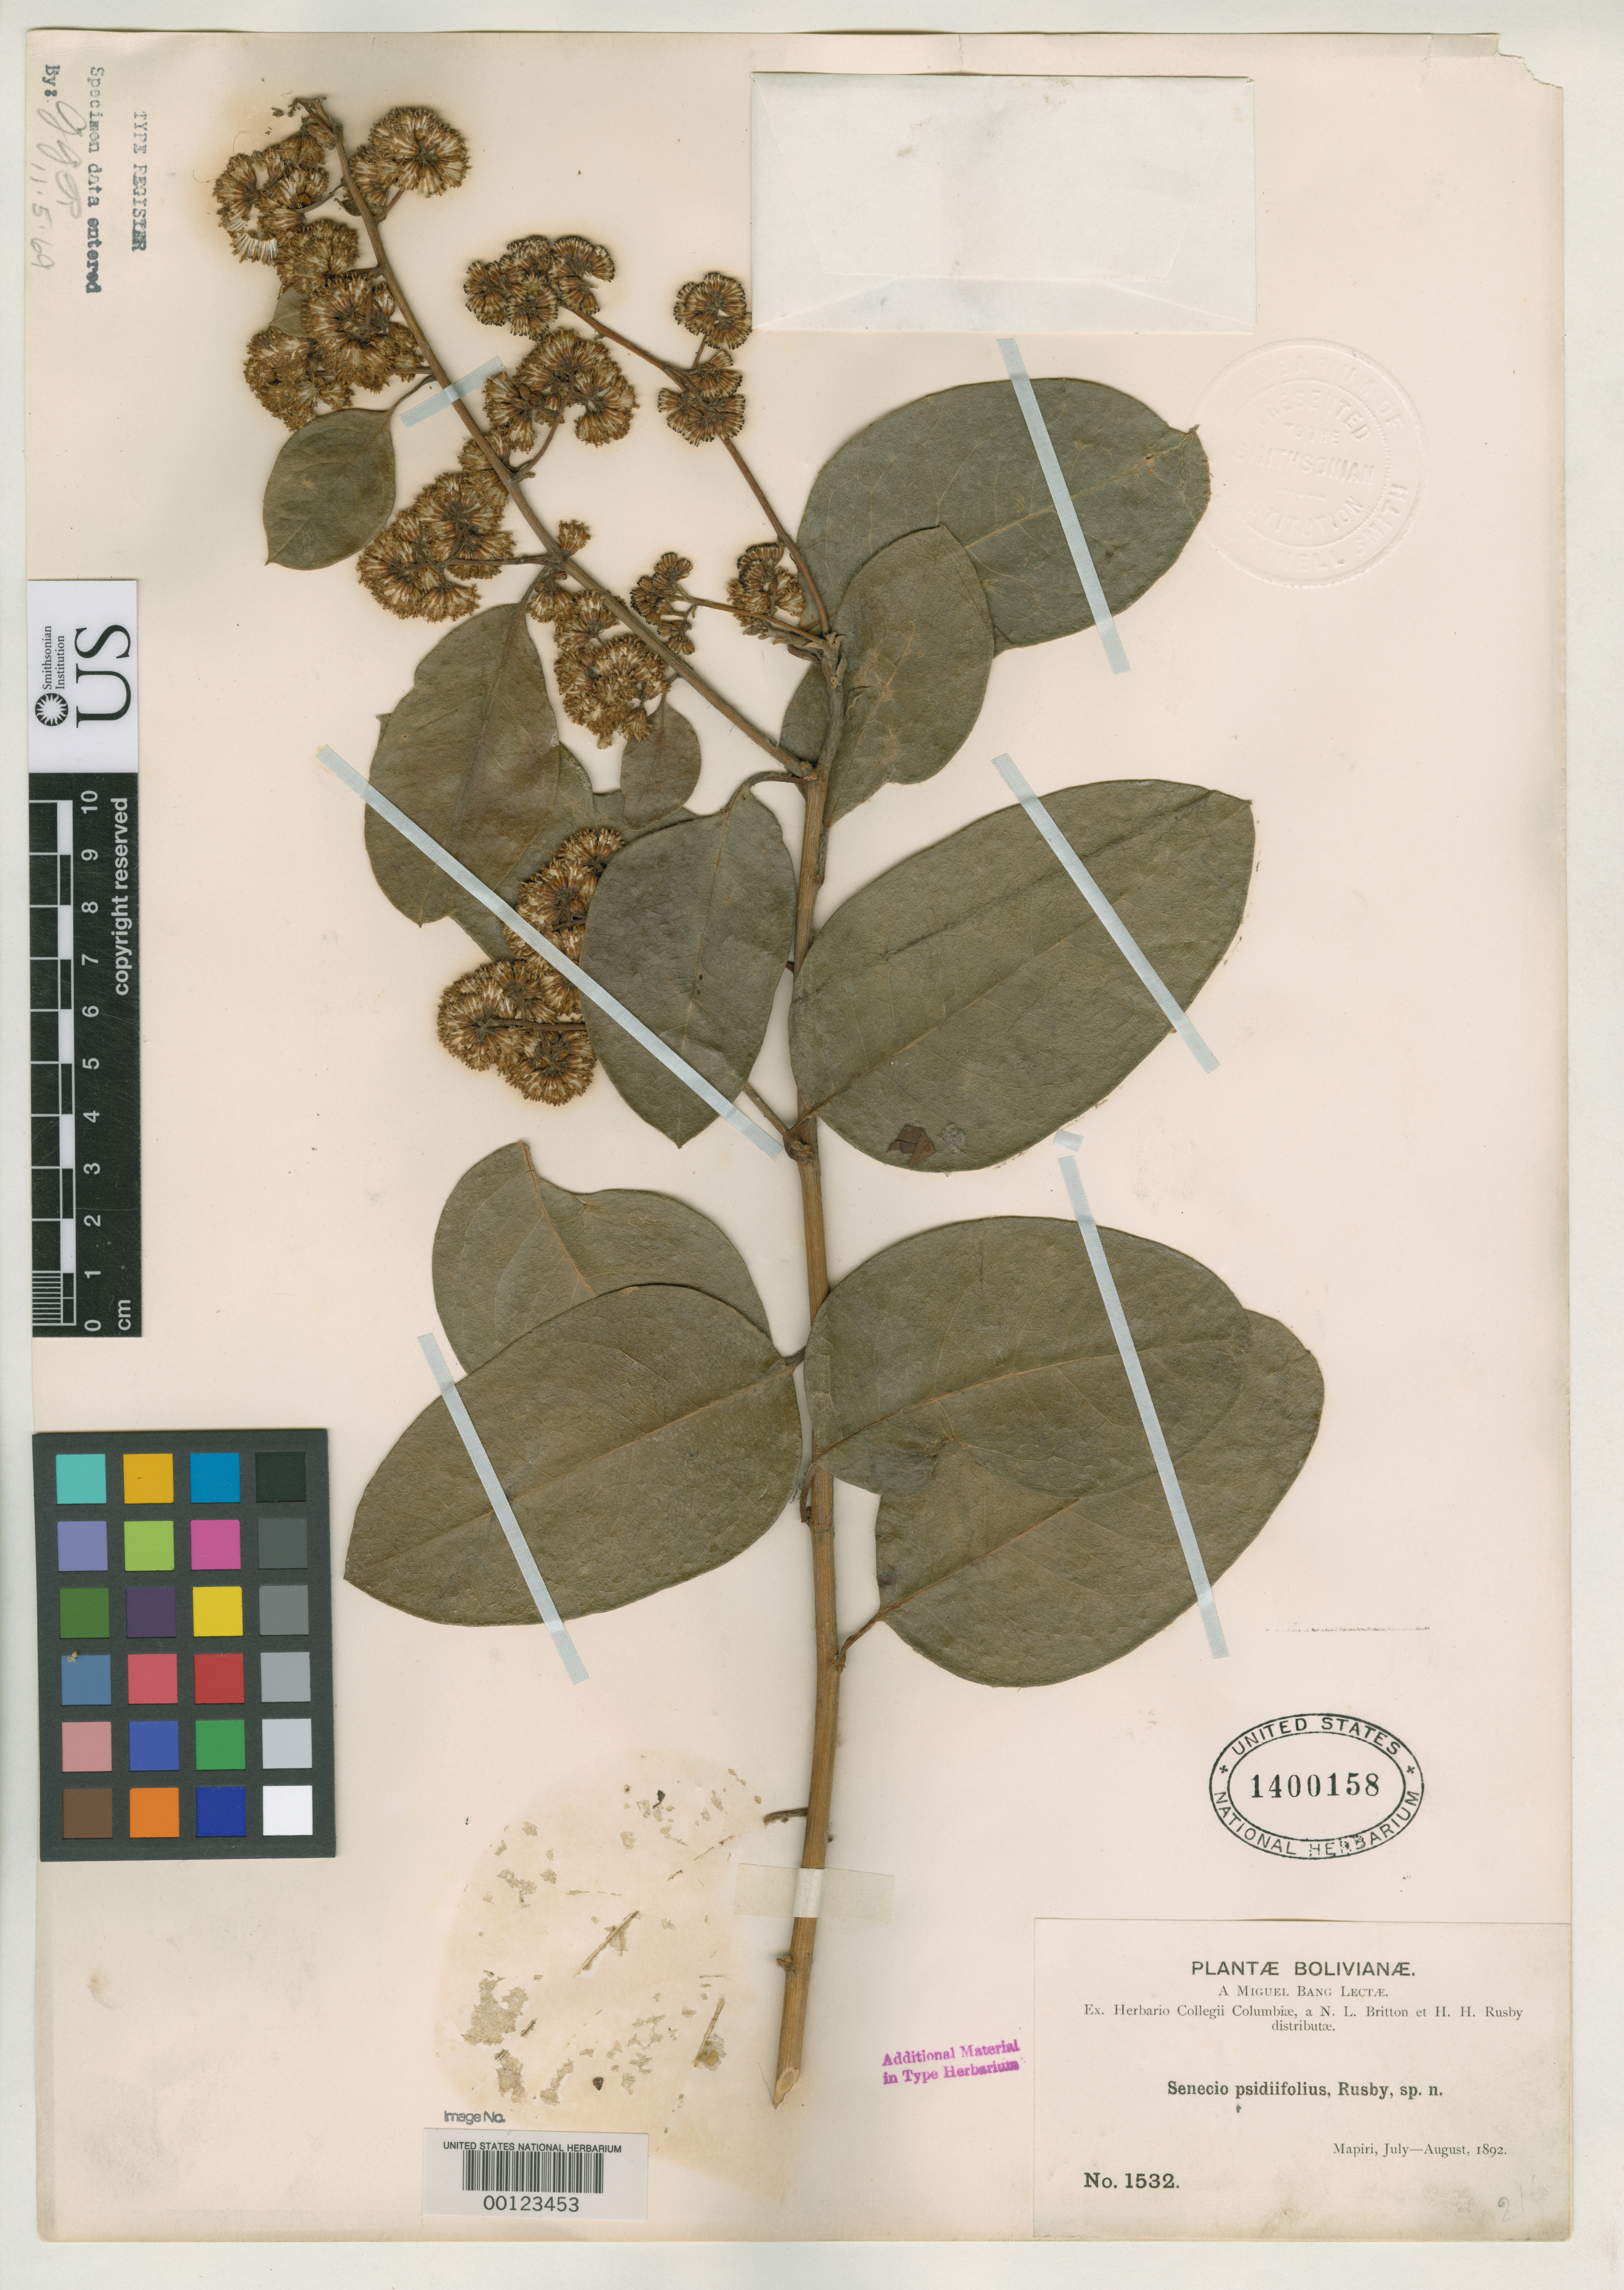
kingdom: Plantae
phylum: Tracheophyta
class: Magnoliopsida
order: Asterales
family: Asteraceae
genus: Senecio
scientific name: Senecio psidiifolius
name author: Rusby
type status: Isotype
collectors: M. Bang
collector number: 1532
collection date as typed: Jul 1892 to -- Aug 1892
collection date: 1892-07/1892-08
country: Bolivia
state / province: La Paz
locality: Mapiri.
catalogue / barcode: US 1400158